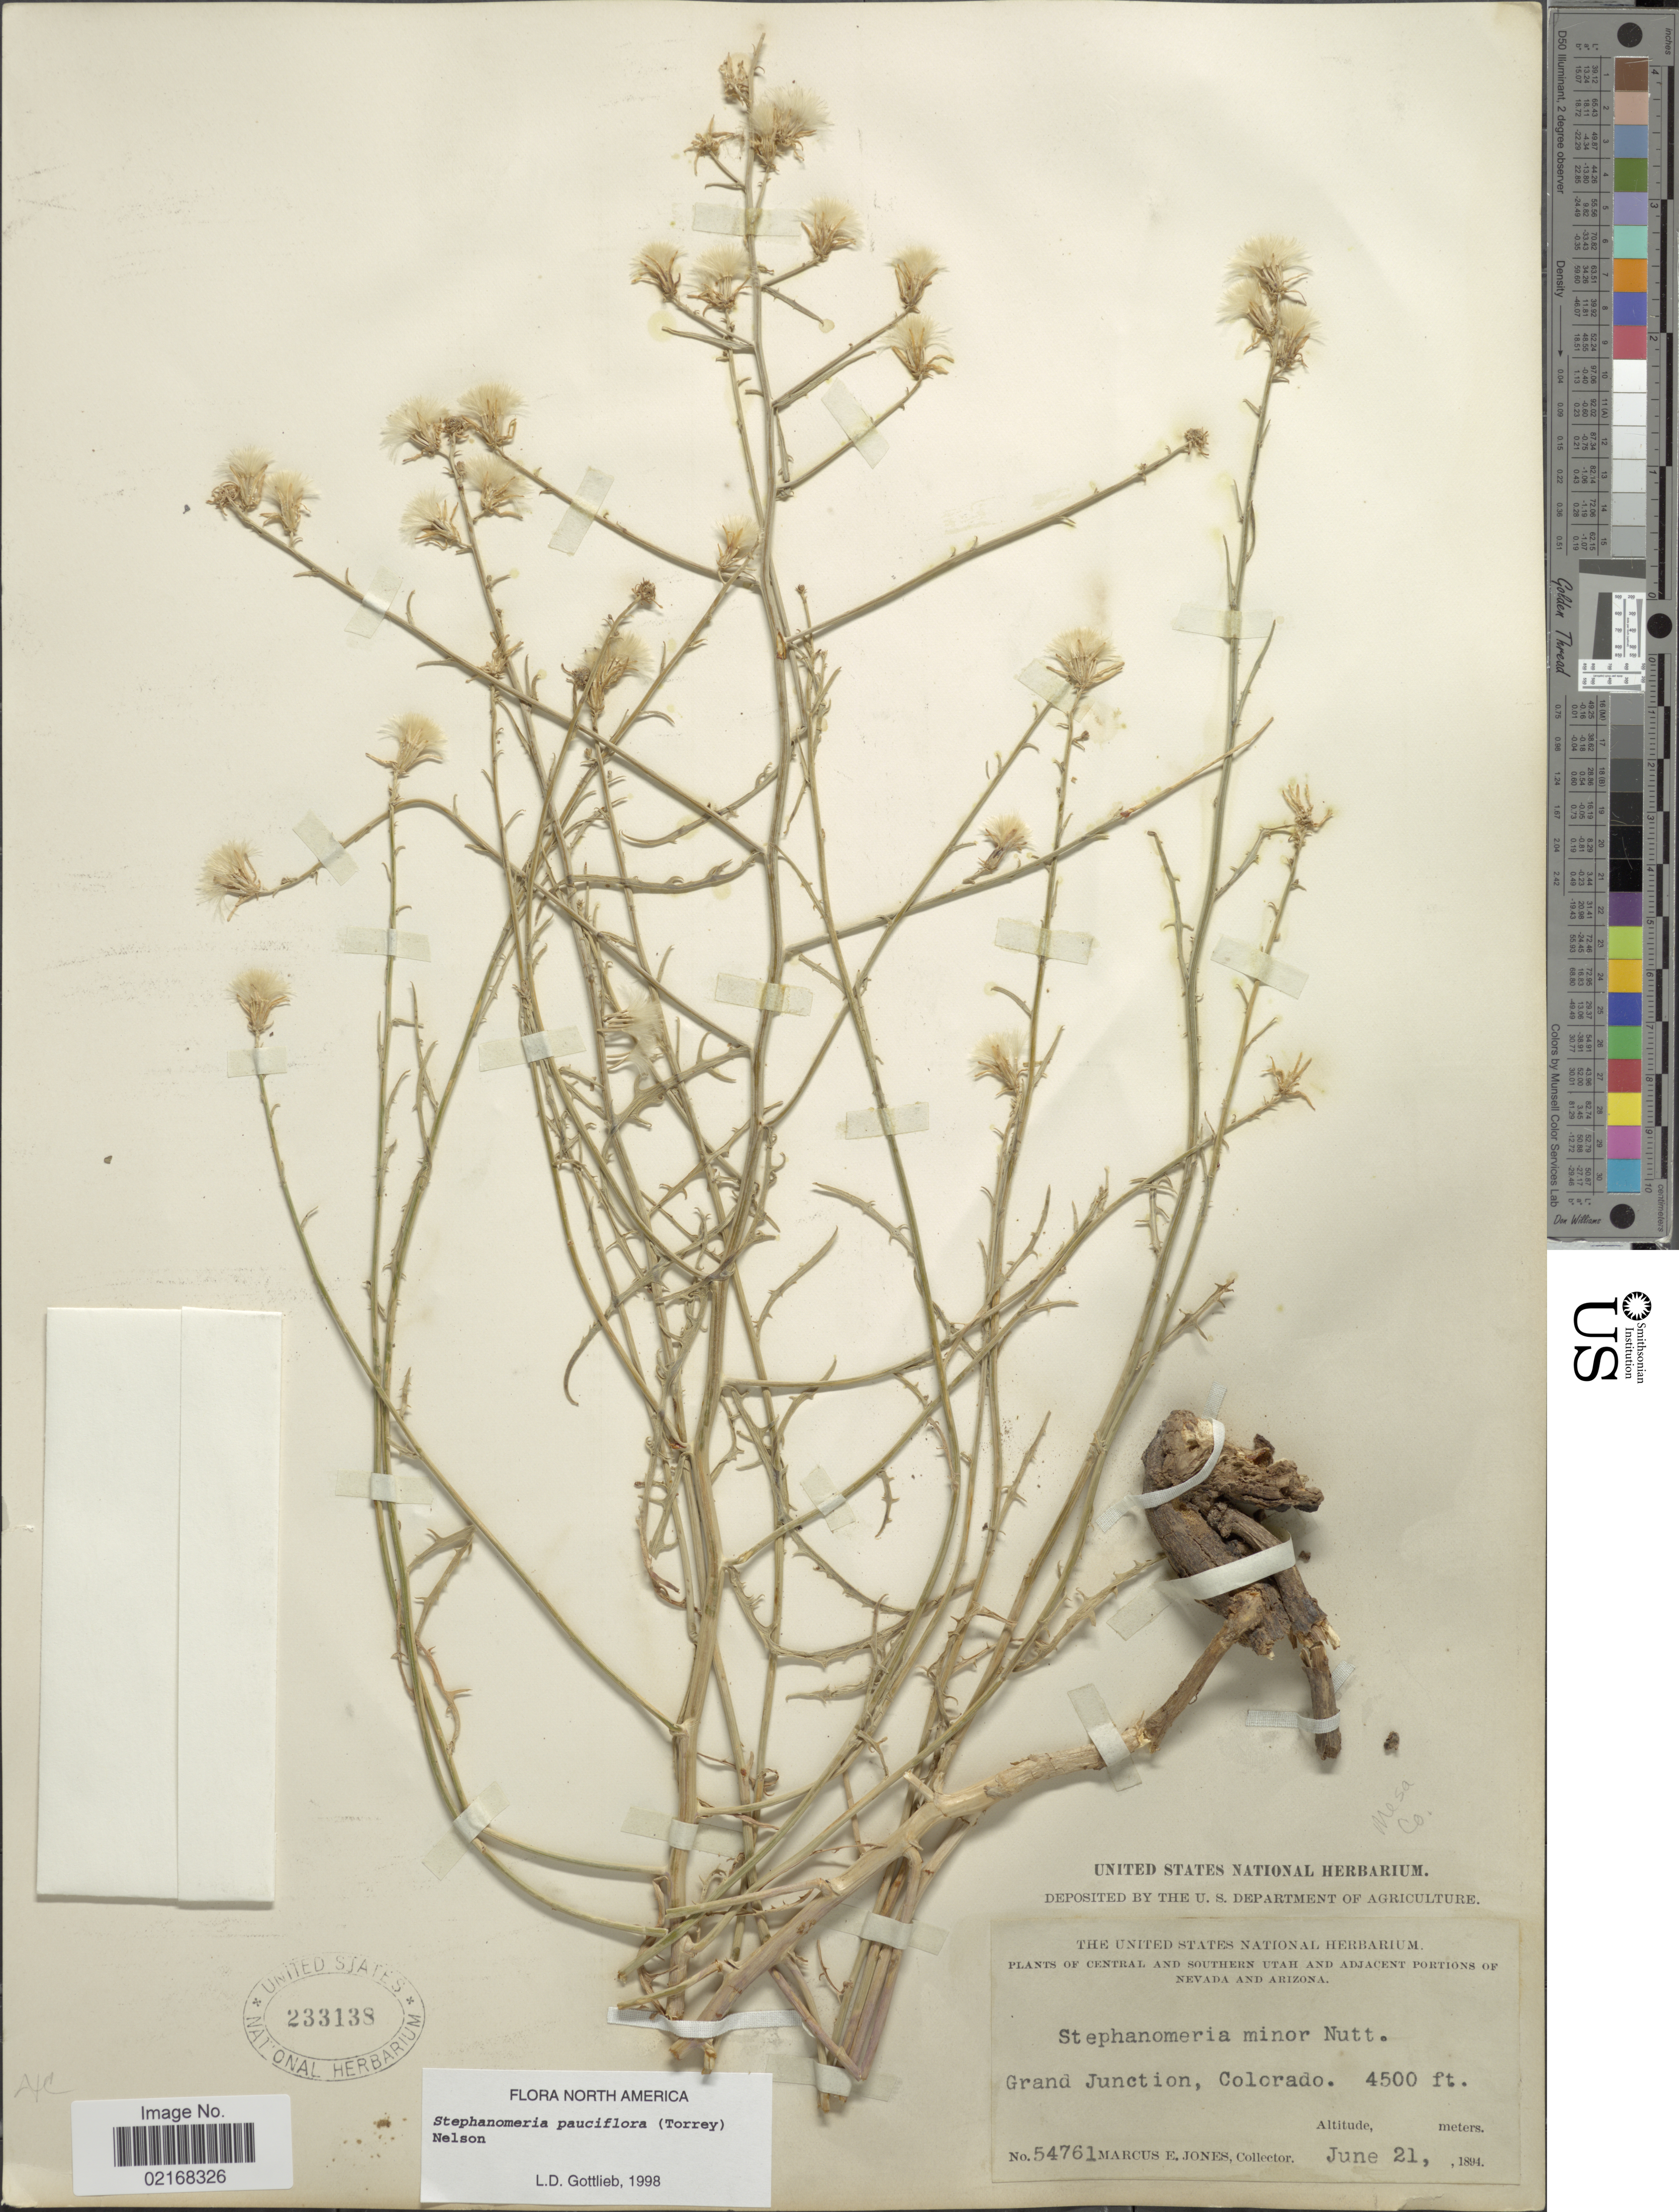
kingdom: Plantae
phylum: Tracheophyta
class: Magnoliopsida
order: Asterales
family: Asteraceae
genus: Stephanomeria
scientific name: Stephanomeria pauciflora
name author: (Torr.) A. Nelson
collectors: M. E. Jones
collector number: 54761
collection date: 1894-06-21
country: United States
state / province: Colorado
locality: Grand Junction, Colorado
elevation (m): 1372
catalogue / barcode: US 233138